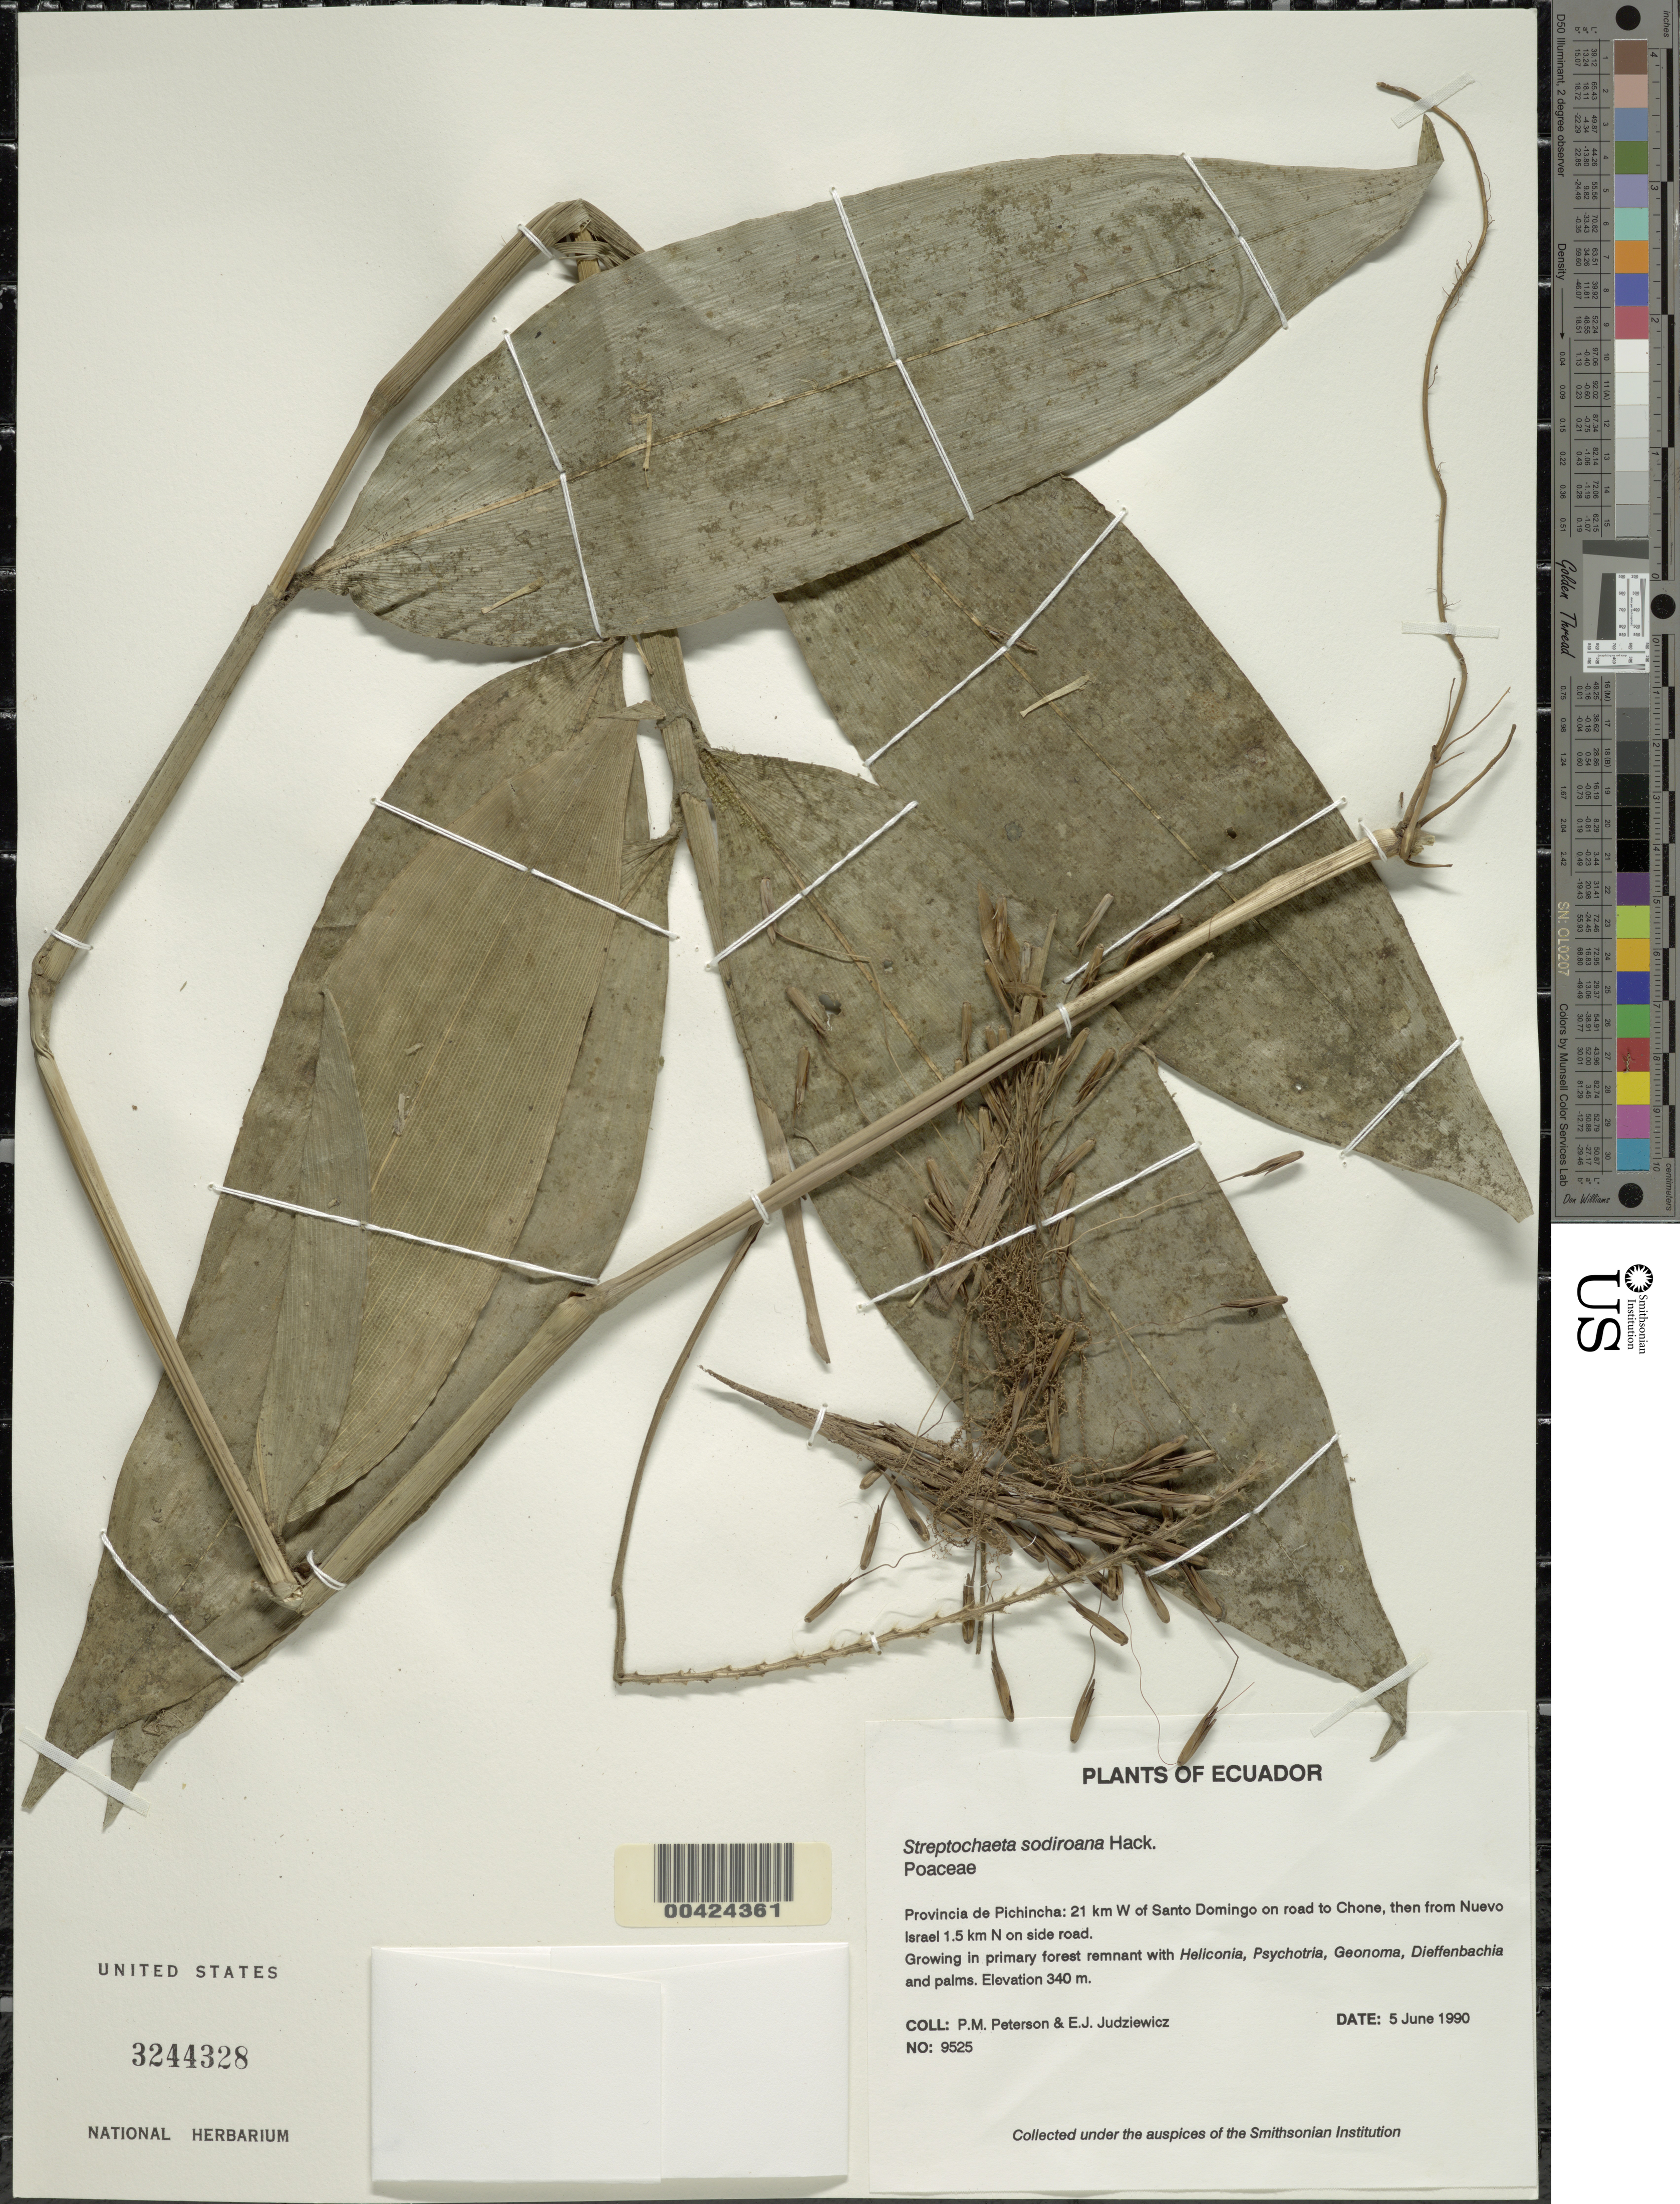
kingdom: Plantae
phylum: Tracheophyta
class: Liliopsida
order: Poales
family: Poaceae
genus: Streptochaeta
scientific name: Streptochaeta sodiroana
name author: Hack.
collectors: P. M. Peterson & E. J. Judziewicz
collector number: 09525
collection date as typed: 05 Jun 1990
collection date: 1990-06-05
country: Ecuador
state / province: Pichincha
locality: Nuevo israel, 1.5 km N of ; 21 km W of Santo Domingo on road to chOne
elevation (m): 340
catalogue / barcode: US 3244328